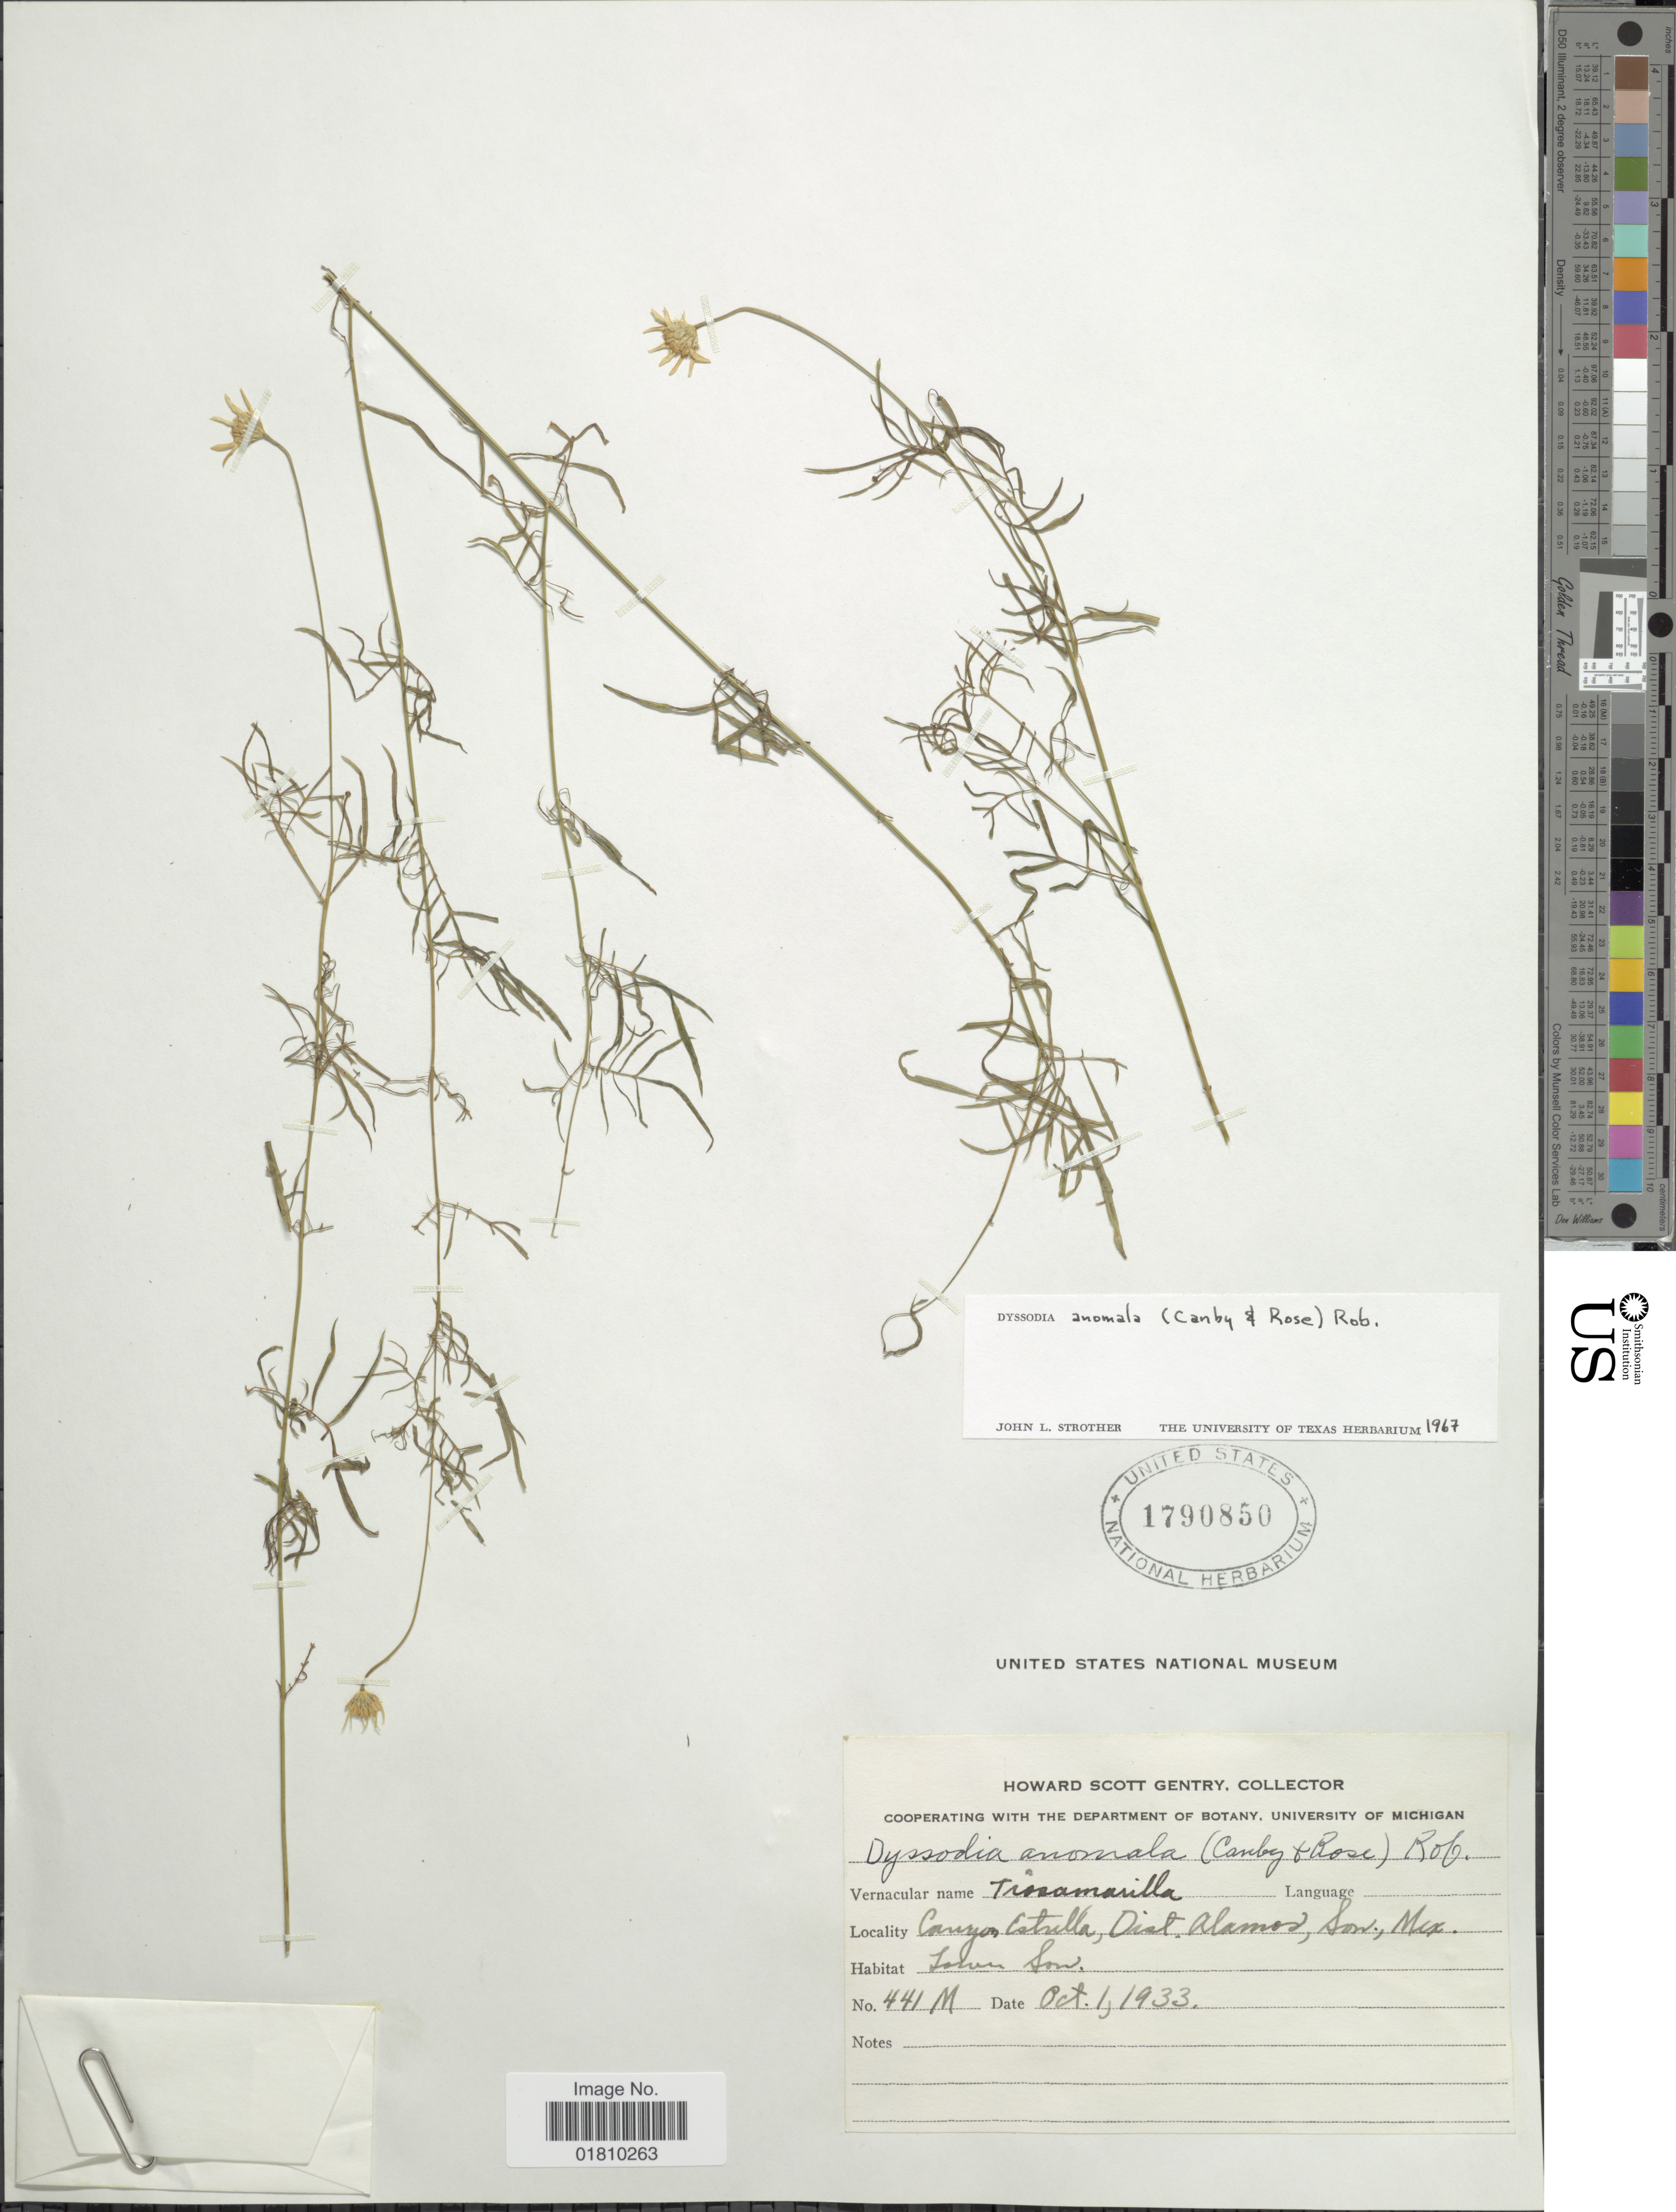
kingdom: Plantae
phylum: Tracheophyta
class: Magnoliopsida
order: Asterales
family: Asteraceae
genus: Adenophyllum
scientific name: Adenophyllum anomalum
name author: (Canby) Strother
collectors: H. S. Gentry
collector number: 441M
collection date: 1933-10-01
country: Mexico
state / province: Sonora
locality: Canyon Estrella, Dist. Alamos, Lower Son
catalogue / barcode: US 1790850